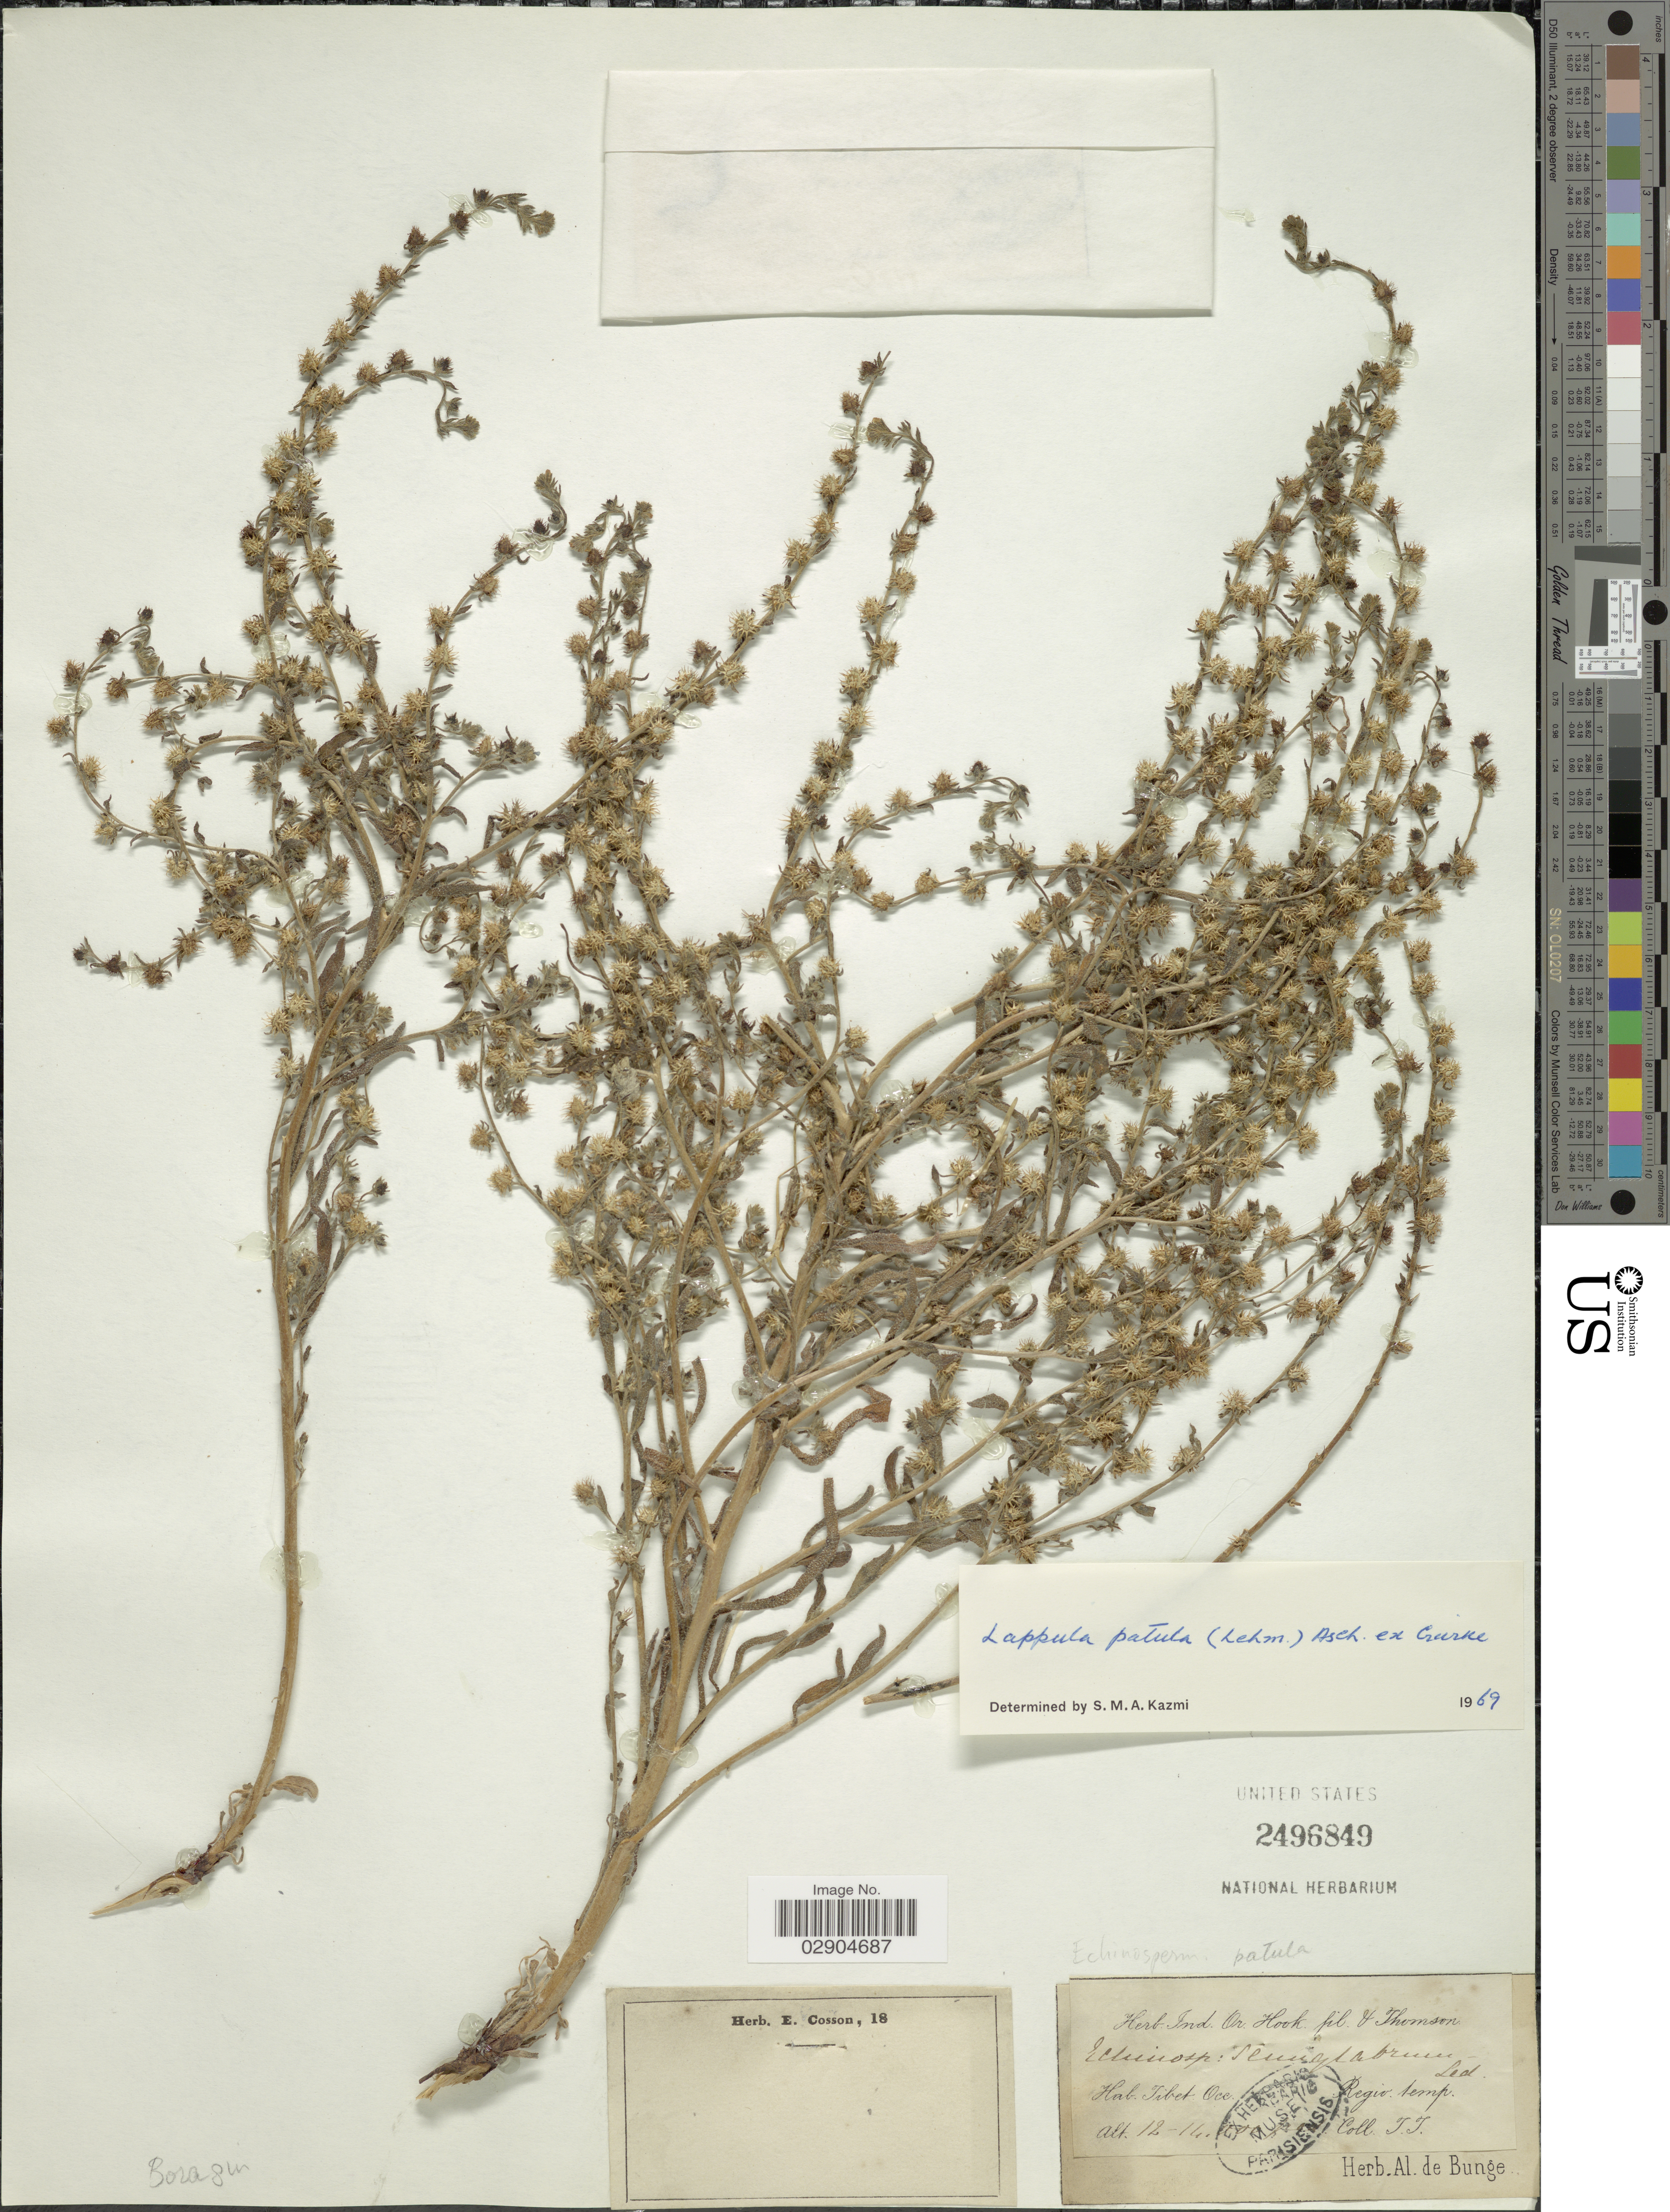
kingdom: Plantae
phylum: Tracheophyta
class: Magnoliopsida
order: Boraginales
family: Boraginaceae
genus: Lappula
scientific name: Lappula marginata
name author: (M. Bieb.) Gürke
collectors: T. Thomas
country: China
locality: Tibet Occ. Regio. temp.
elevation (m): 3658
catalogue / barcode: US 2496849